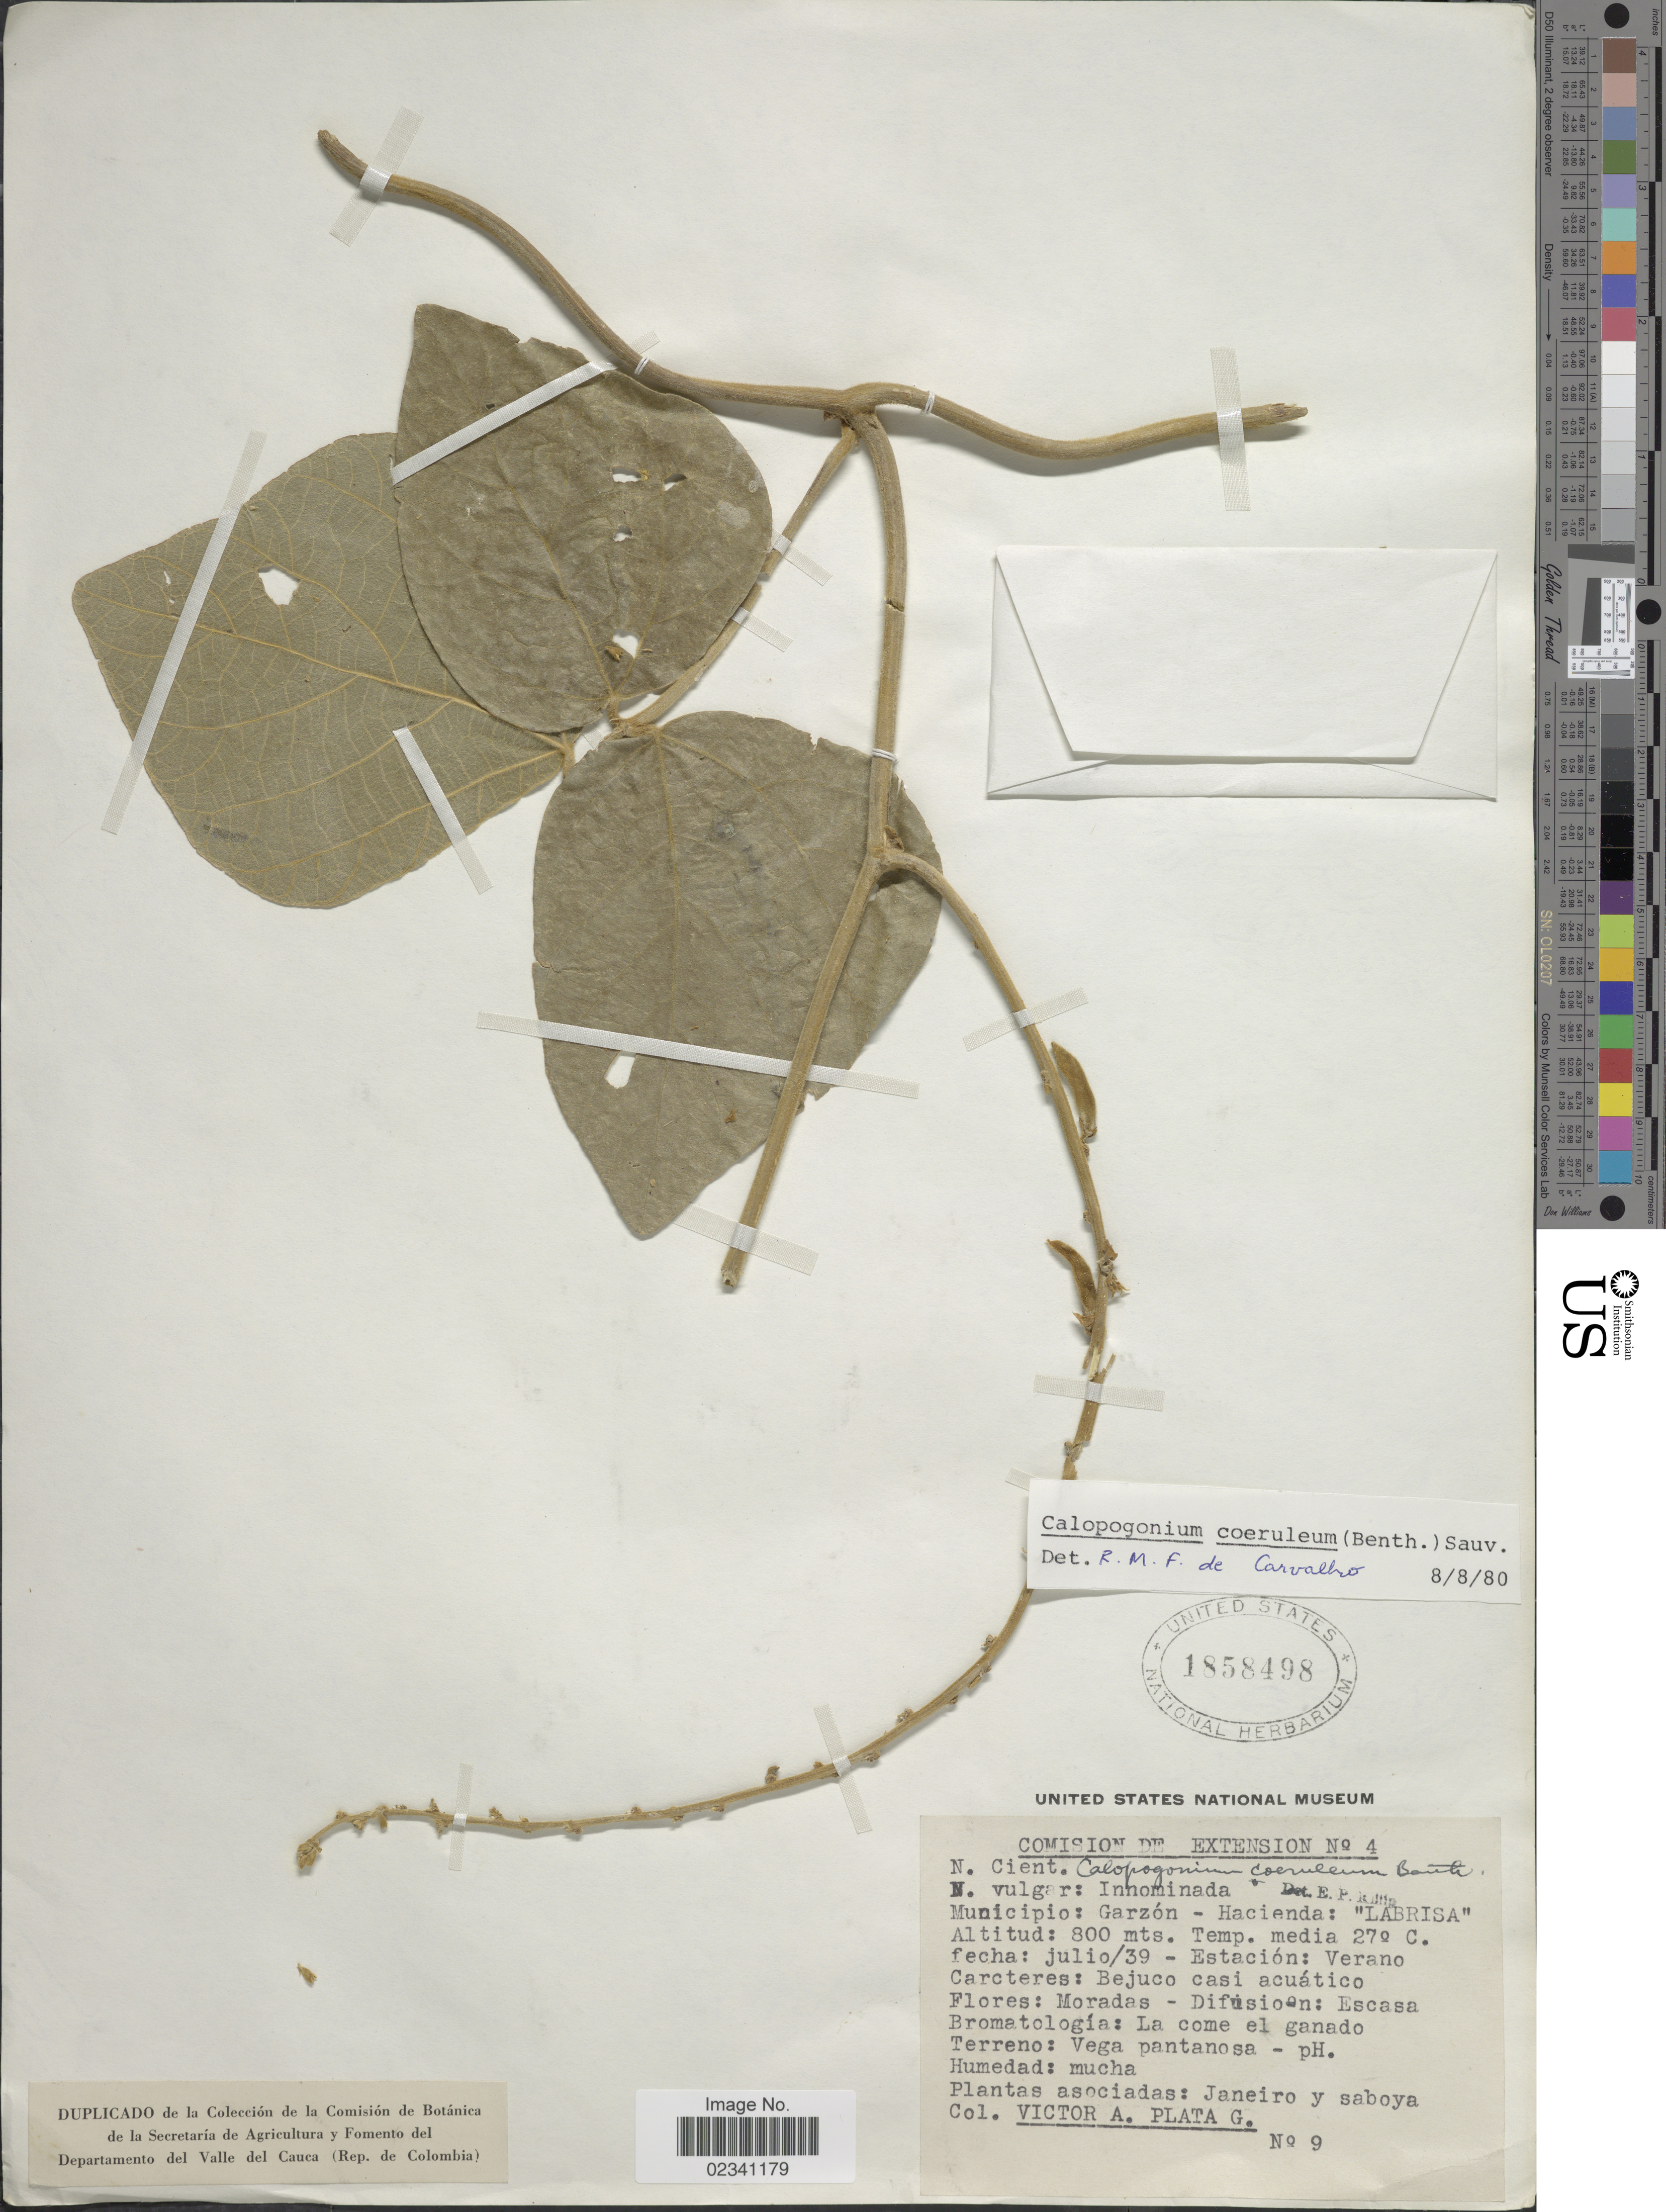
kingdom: Plantae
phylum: Tracheophyta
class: Magnoliopsida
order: Fabales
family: Fabaceae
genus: Calopogonium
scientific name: Calopogonium caeruleum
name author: (Benth.) C. Wright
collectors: V. Plata Garcia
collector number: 9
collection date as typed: Transcribed d/m/y: /7/39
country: Colombia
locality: Comision de Extension, Municipio: Garzon - Hacienda: "Labrisa", Estacion: Verano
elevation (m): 800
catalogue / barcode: US 1858498